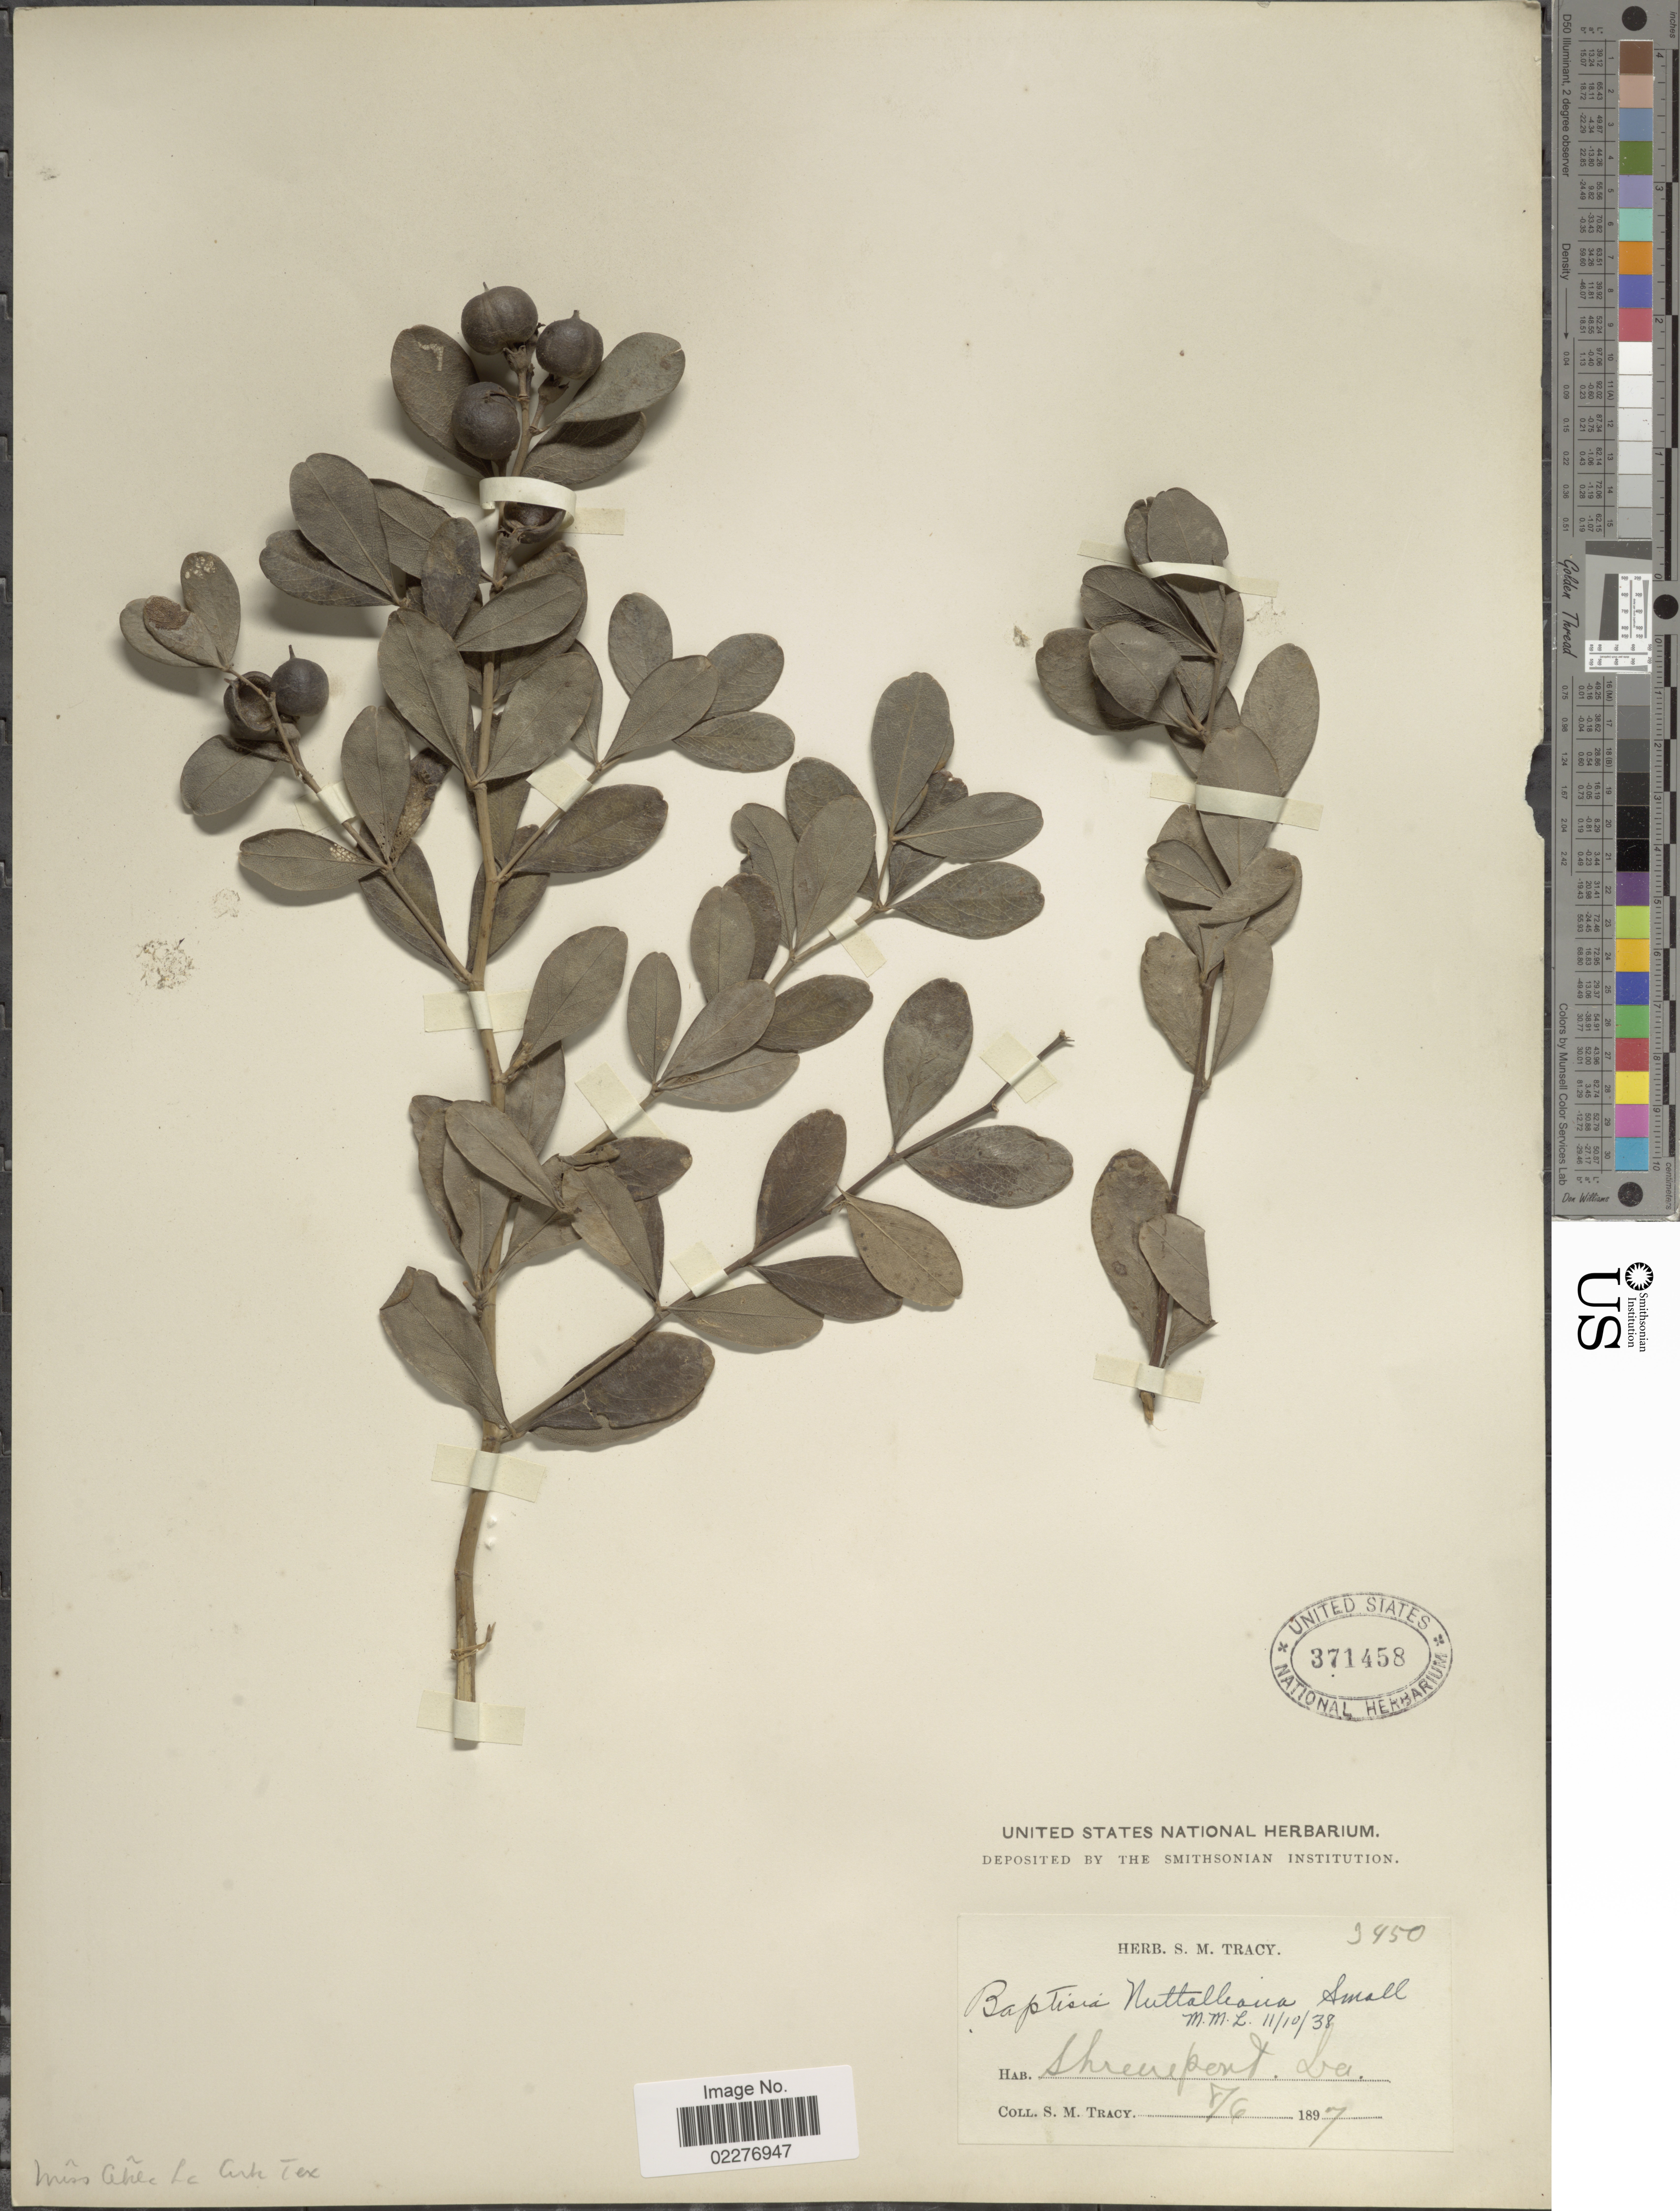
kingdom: Plantae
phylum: Tracheophyta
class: Magnoliopsida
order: Fabales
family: Fabaceae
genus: Baptisia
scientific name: Baptisia nuttalliana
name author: Small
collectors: S. M. Tracy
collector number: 3450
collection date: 1897-06-08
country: United States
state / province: Louisiana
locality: Shreereport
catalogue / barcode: US 371458